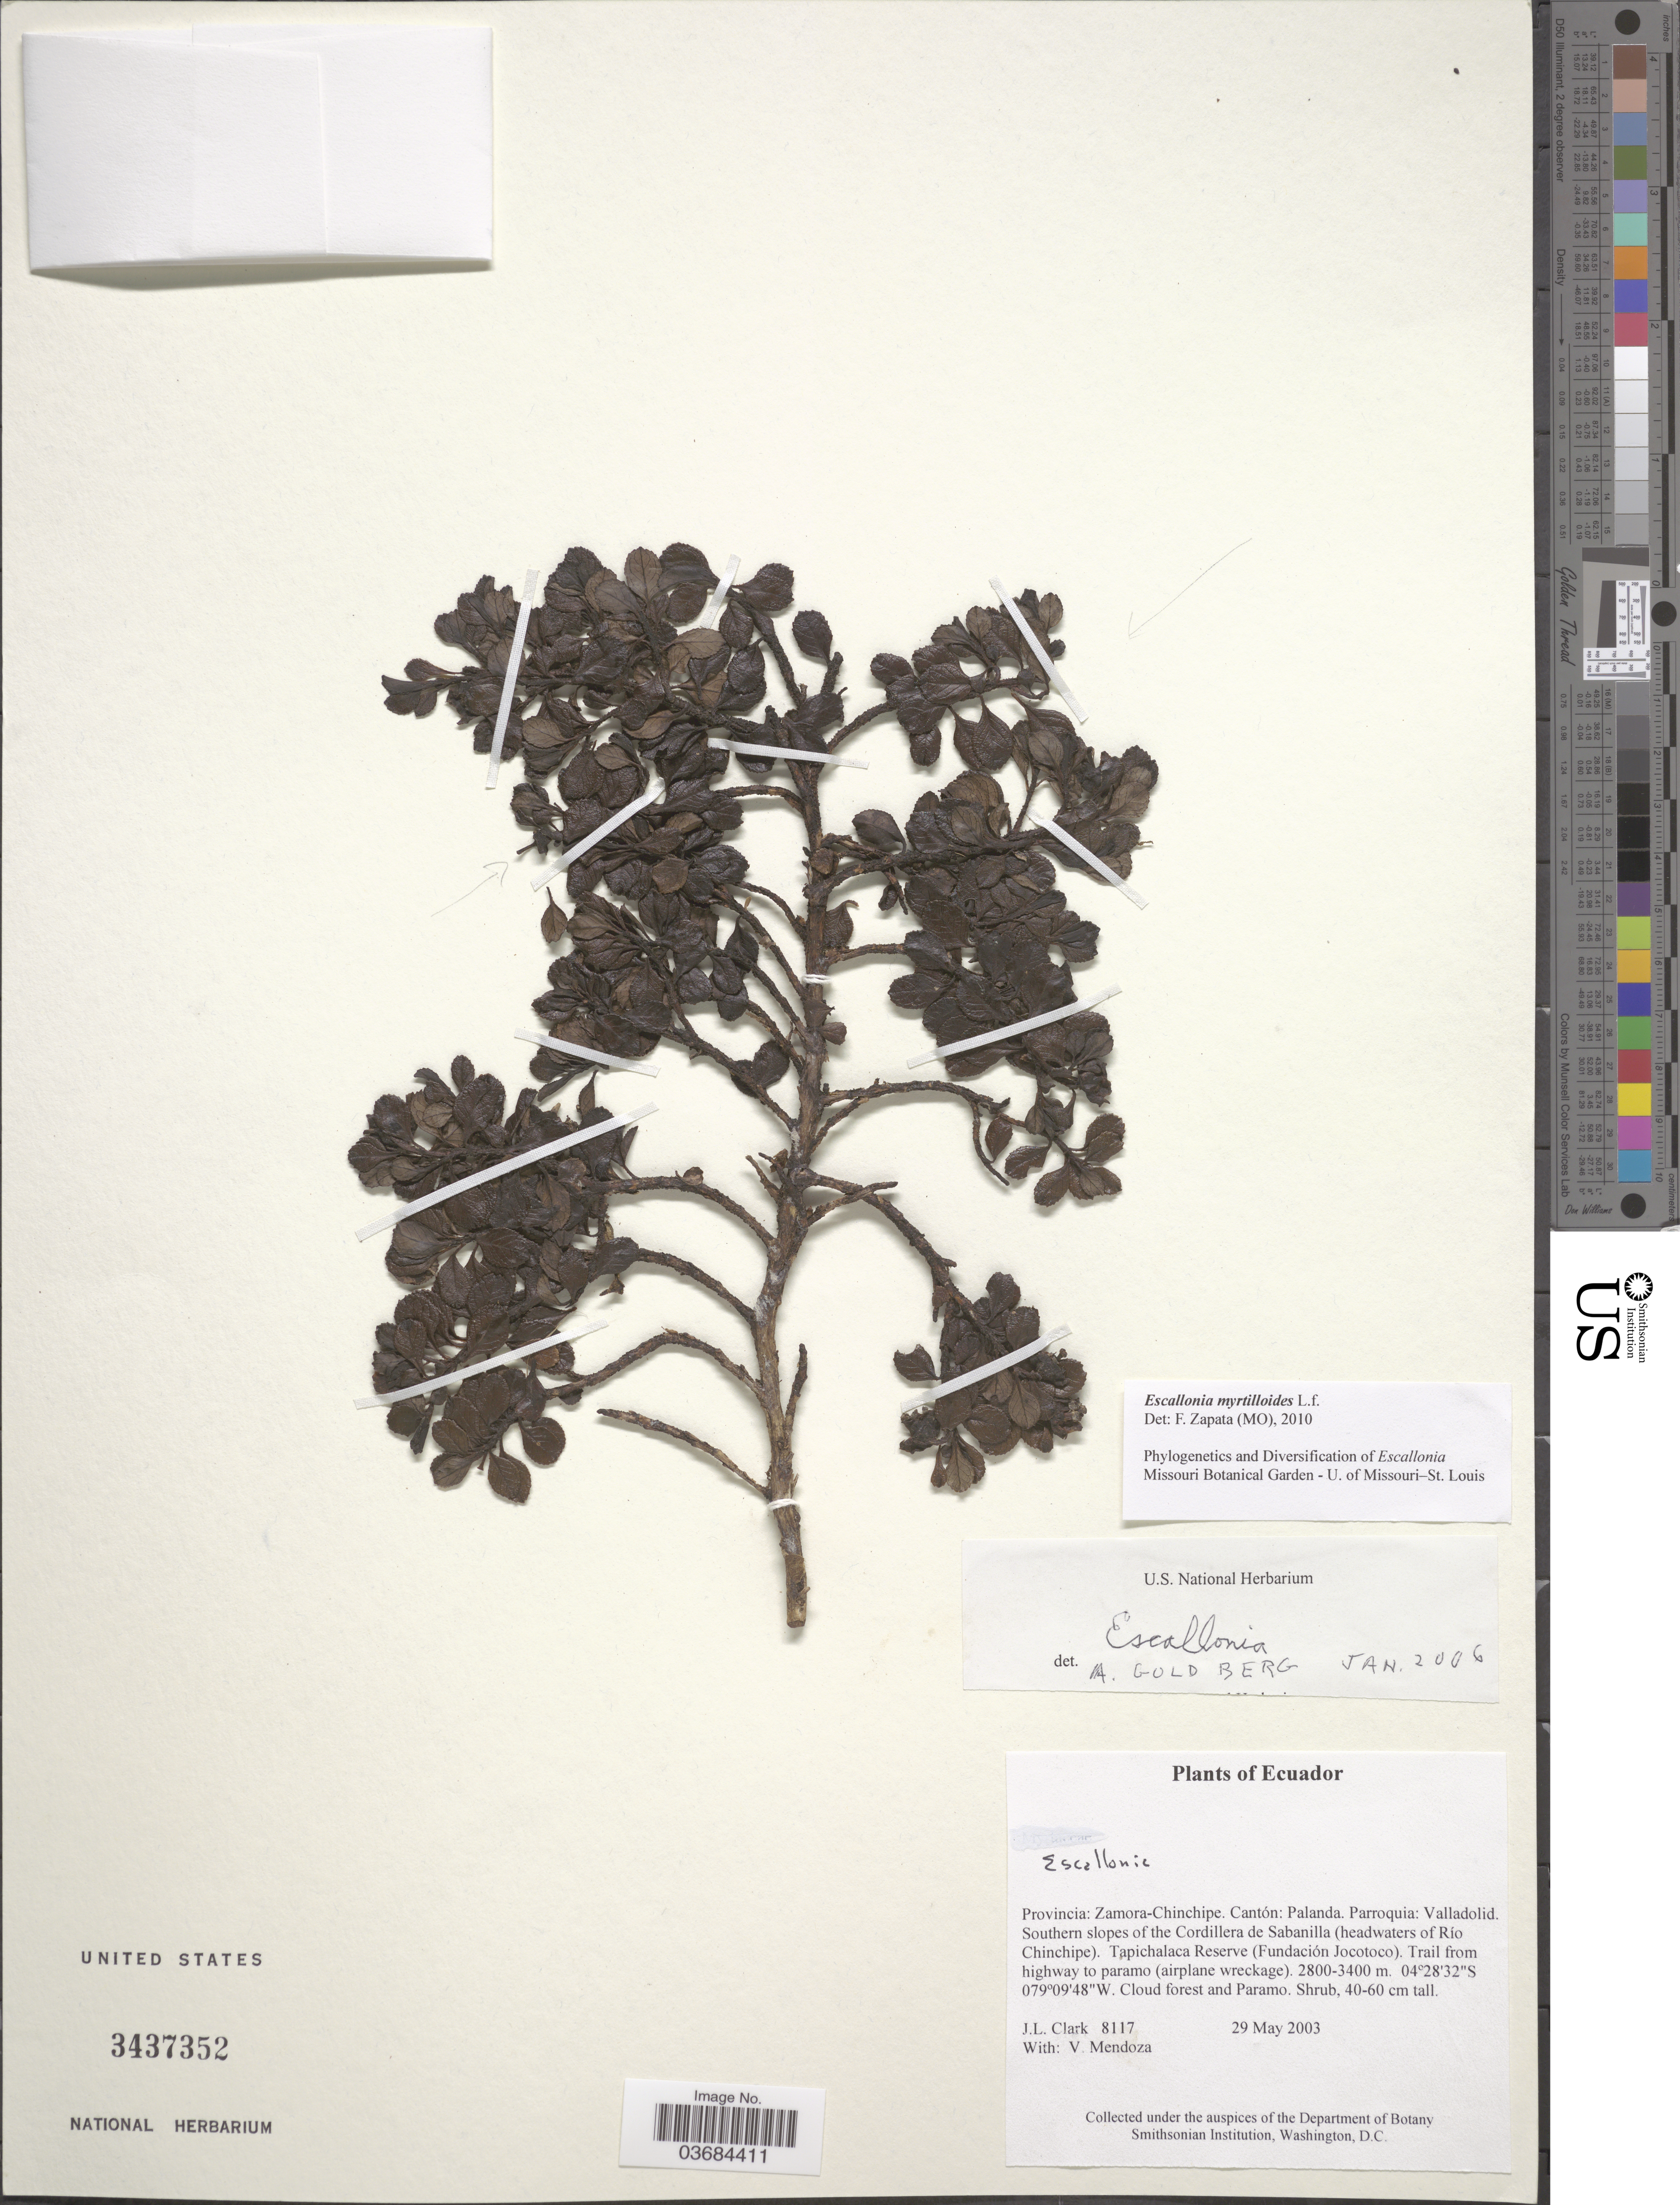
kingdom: Plantae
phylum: Tracheophyta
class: Magnoliopsida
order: Escalloniales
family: Escalloniaceae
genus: Escallonia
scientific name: Escallonia myrtilloides var. myrtilloides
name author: L. f.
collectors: J. L. Clark & V. Mendoza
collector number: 8117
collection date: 2003-05-29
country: Ecuador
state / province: Zamora-Chinchipe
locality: Cantón: Palanda. Parroquia: Valladolid. Southern slopes of the Cordillera de Sabanilla (headwaters of Río Chinchipe). Tapichalaca Reserve (Fundación Jocotoco). Trail from highway to paramo (airplane wreckage).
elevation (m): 2800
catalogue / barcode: US 3437352